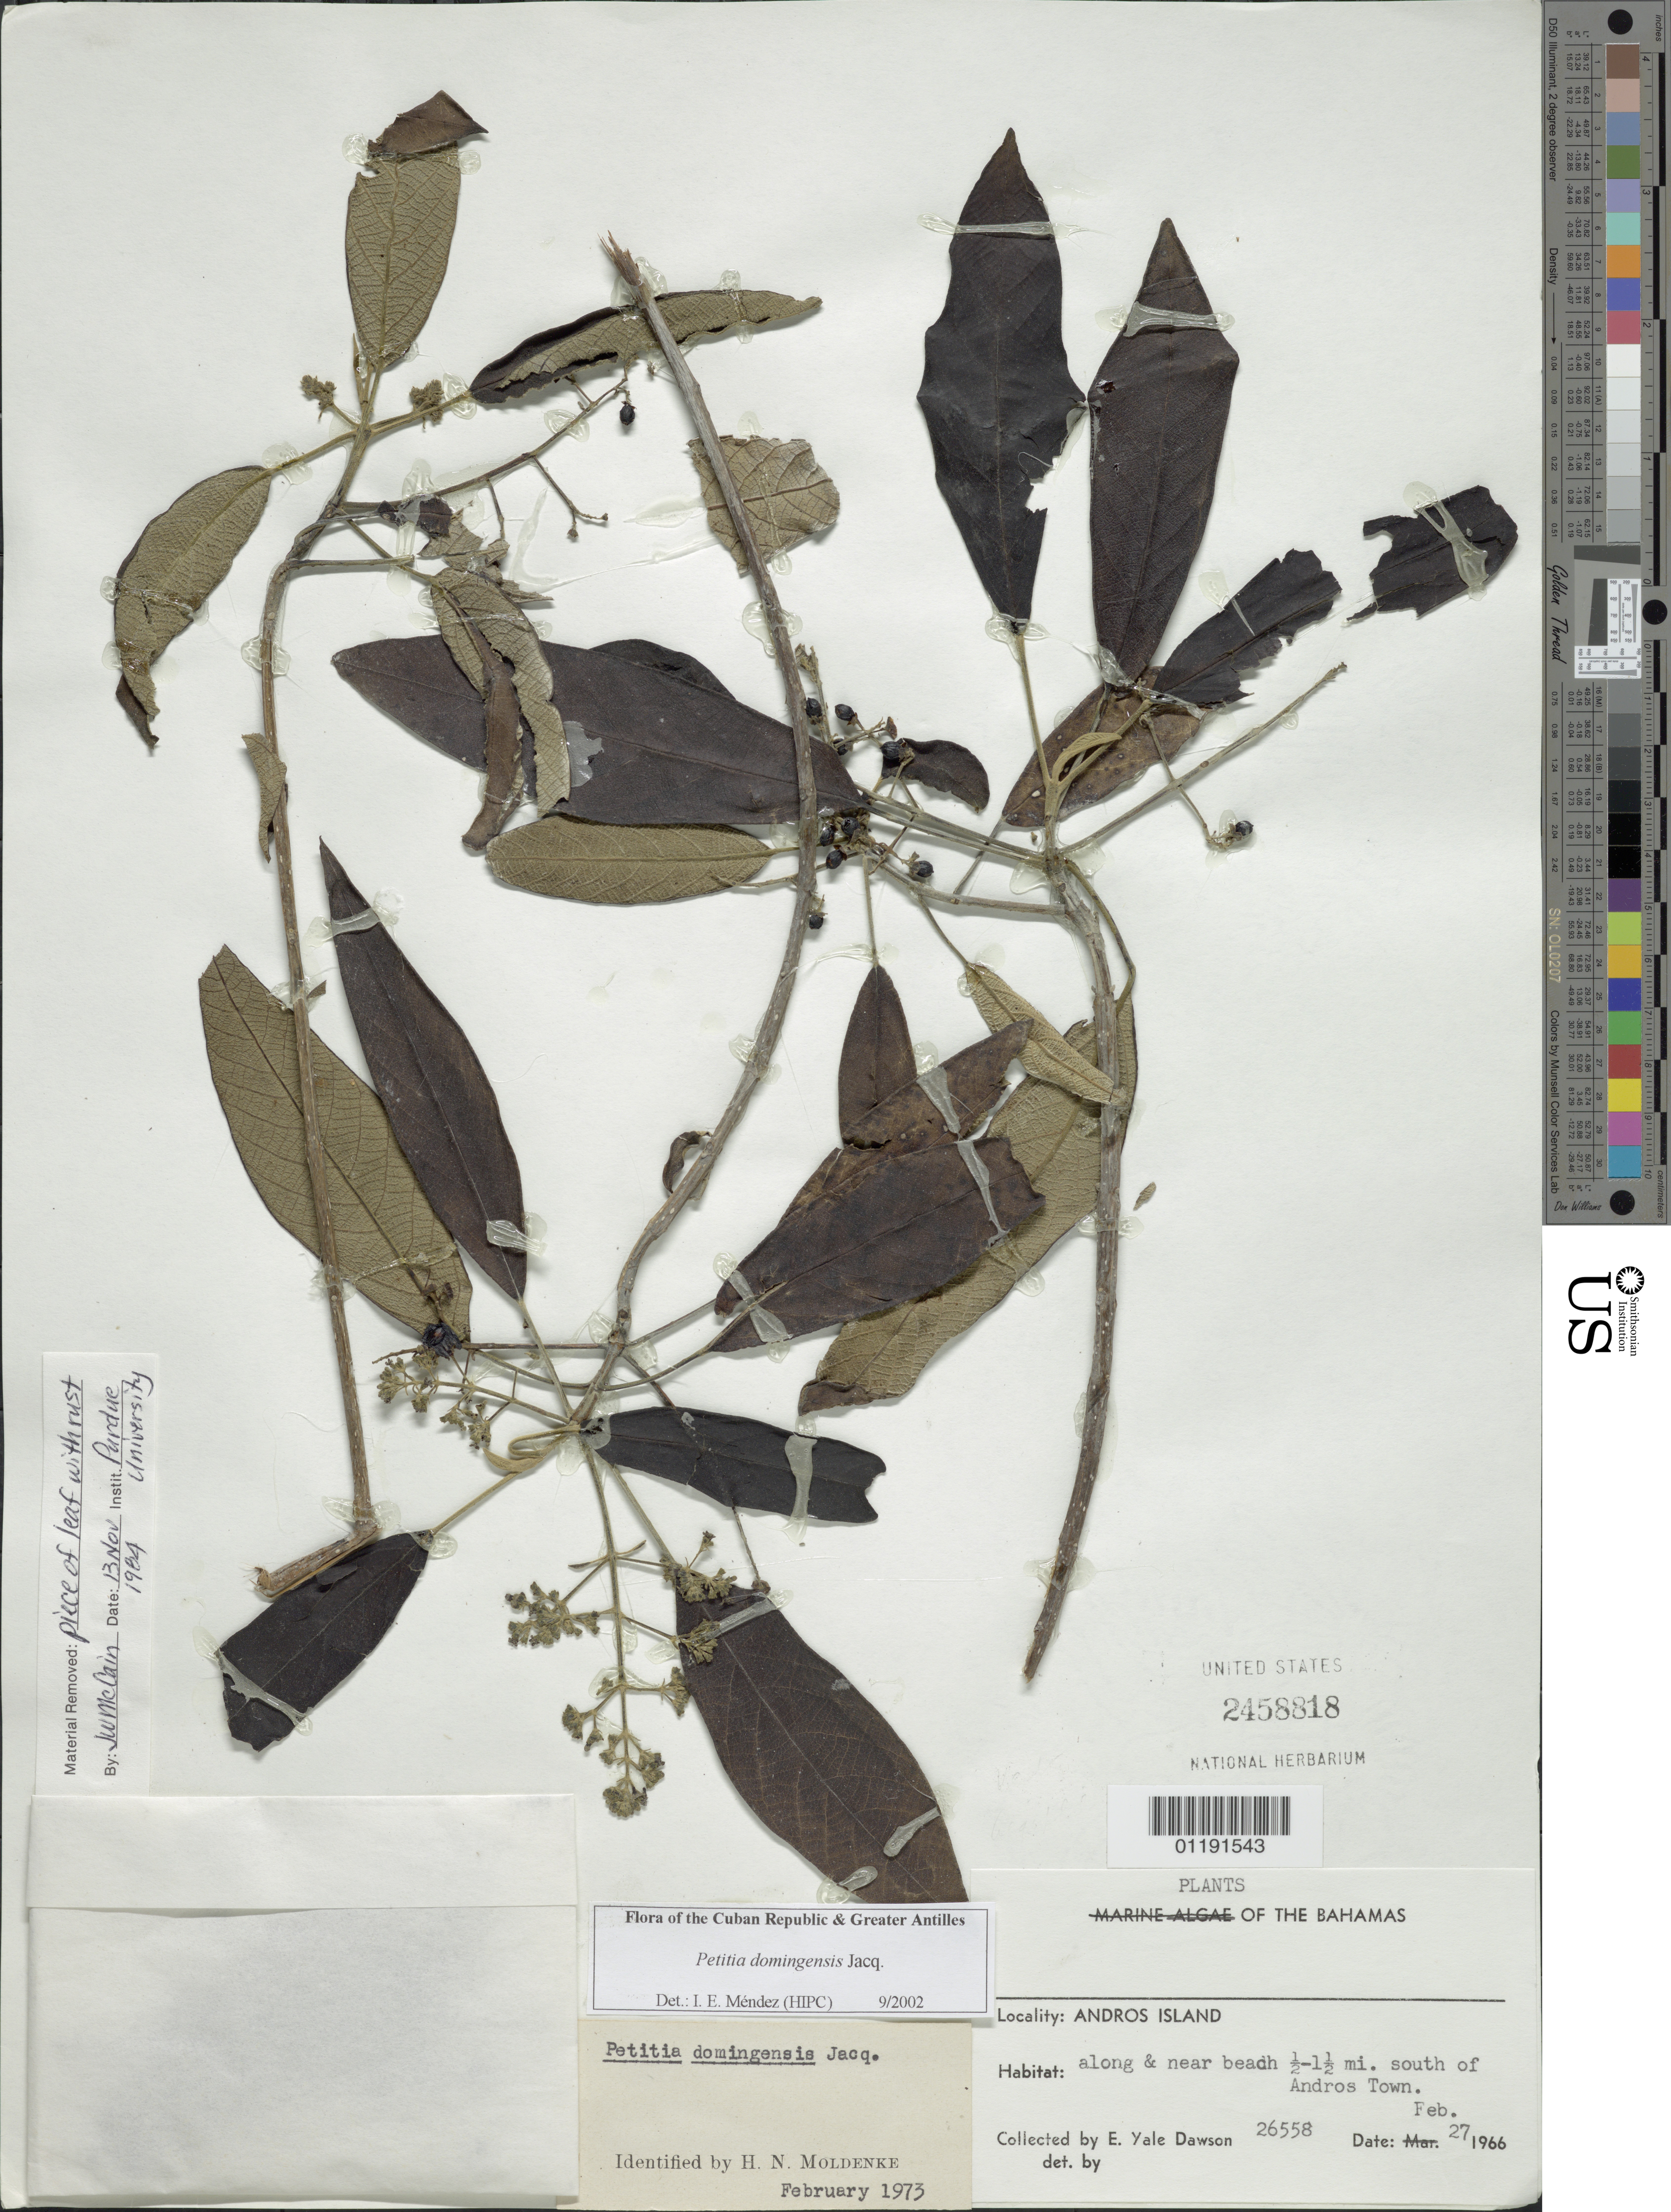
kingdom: Plantae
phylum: Tracheophyta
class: Magnoliopsida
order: Lamiales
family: Lamiaceae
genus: Petitia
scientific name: Petitia domingensis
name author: Jacq.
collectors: E. Y. Dawson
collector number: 26558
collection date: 1966-02-27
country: Bahamas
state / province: Andros Island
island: Andros Island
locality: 1/2-3/2 mi S of Andros Town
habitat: Along and near beach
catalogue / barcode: US 2458818